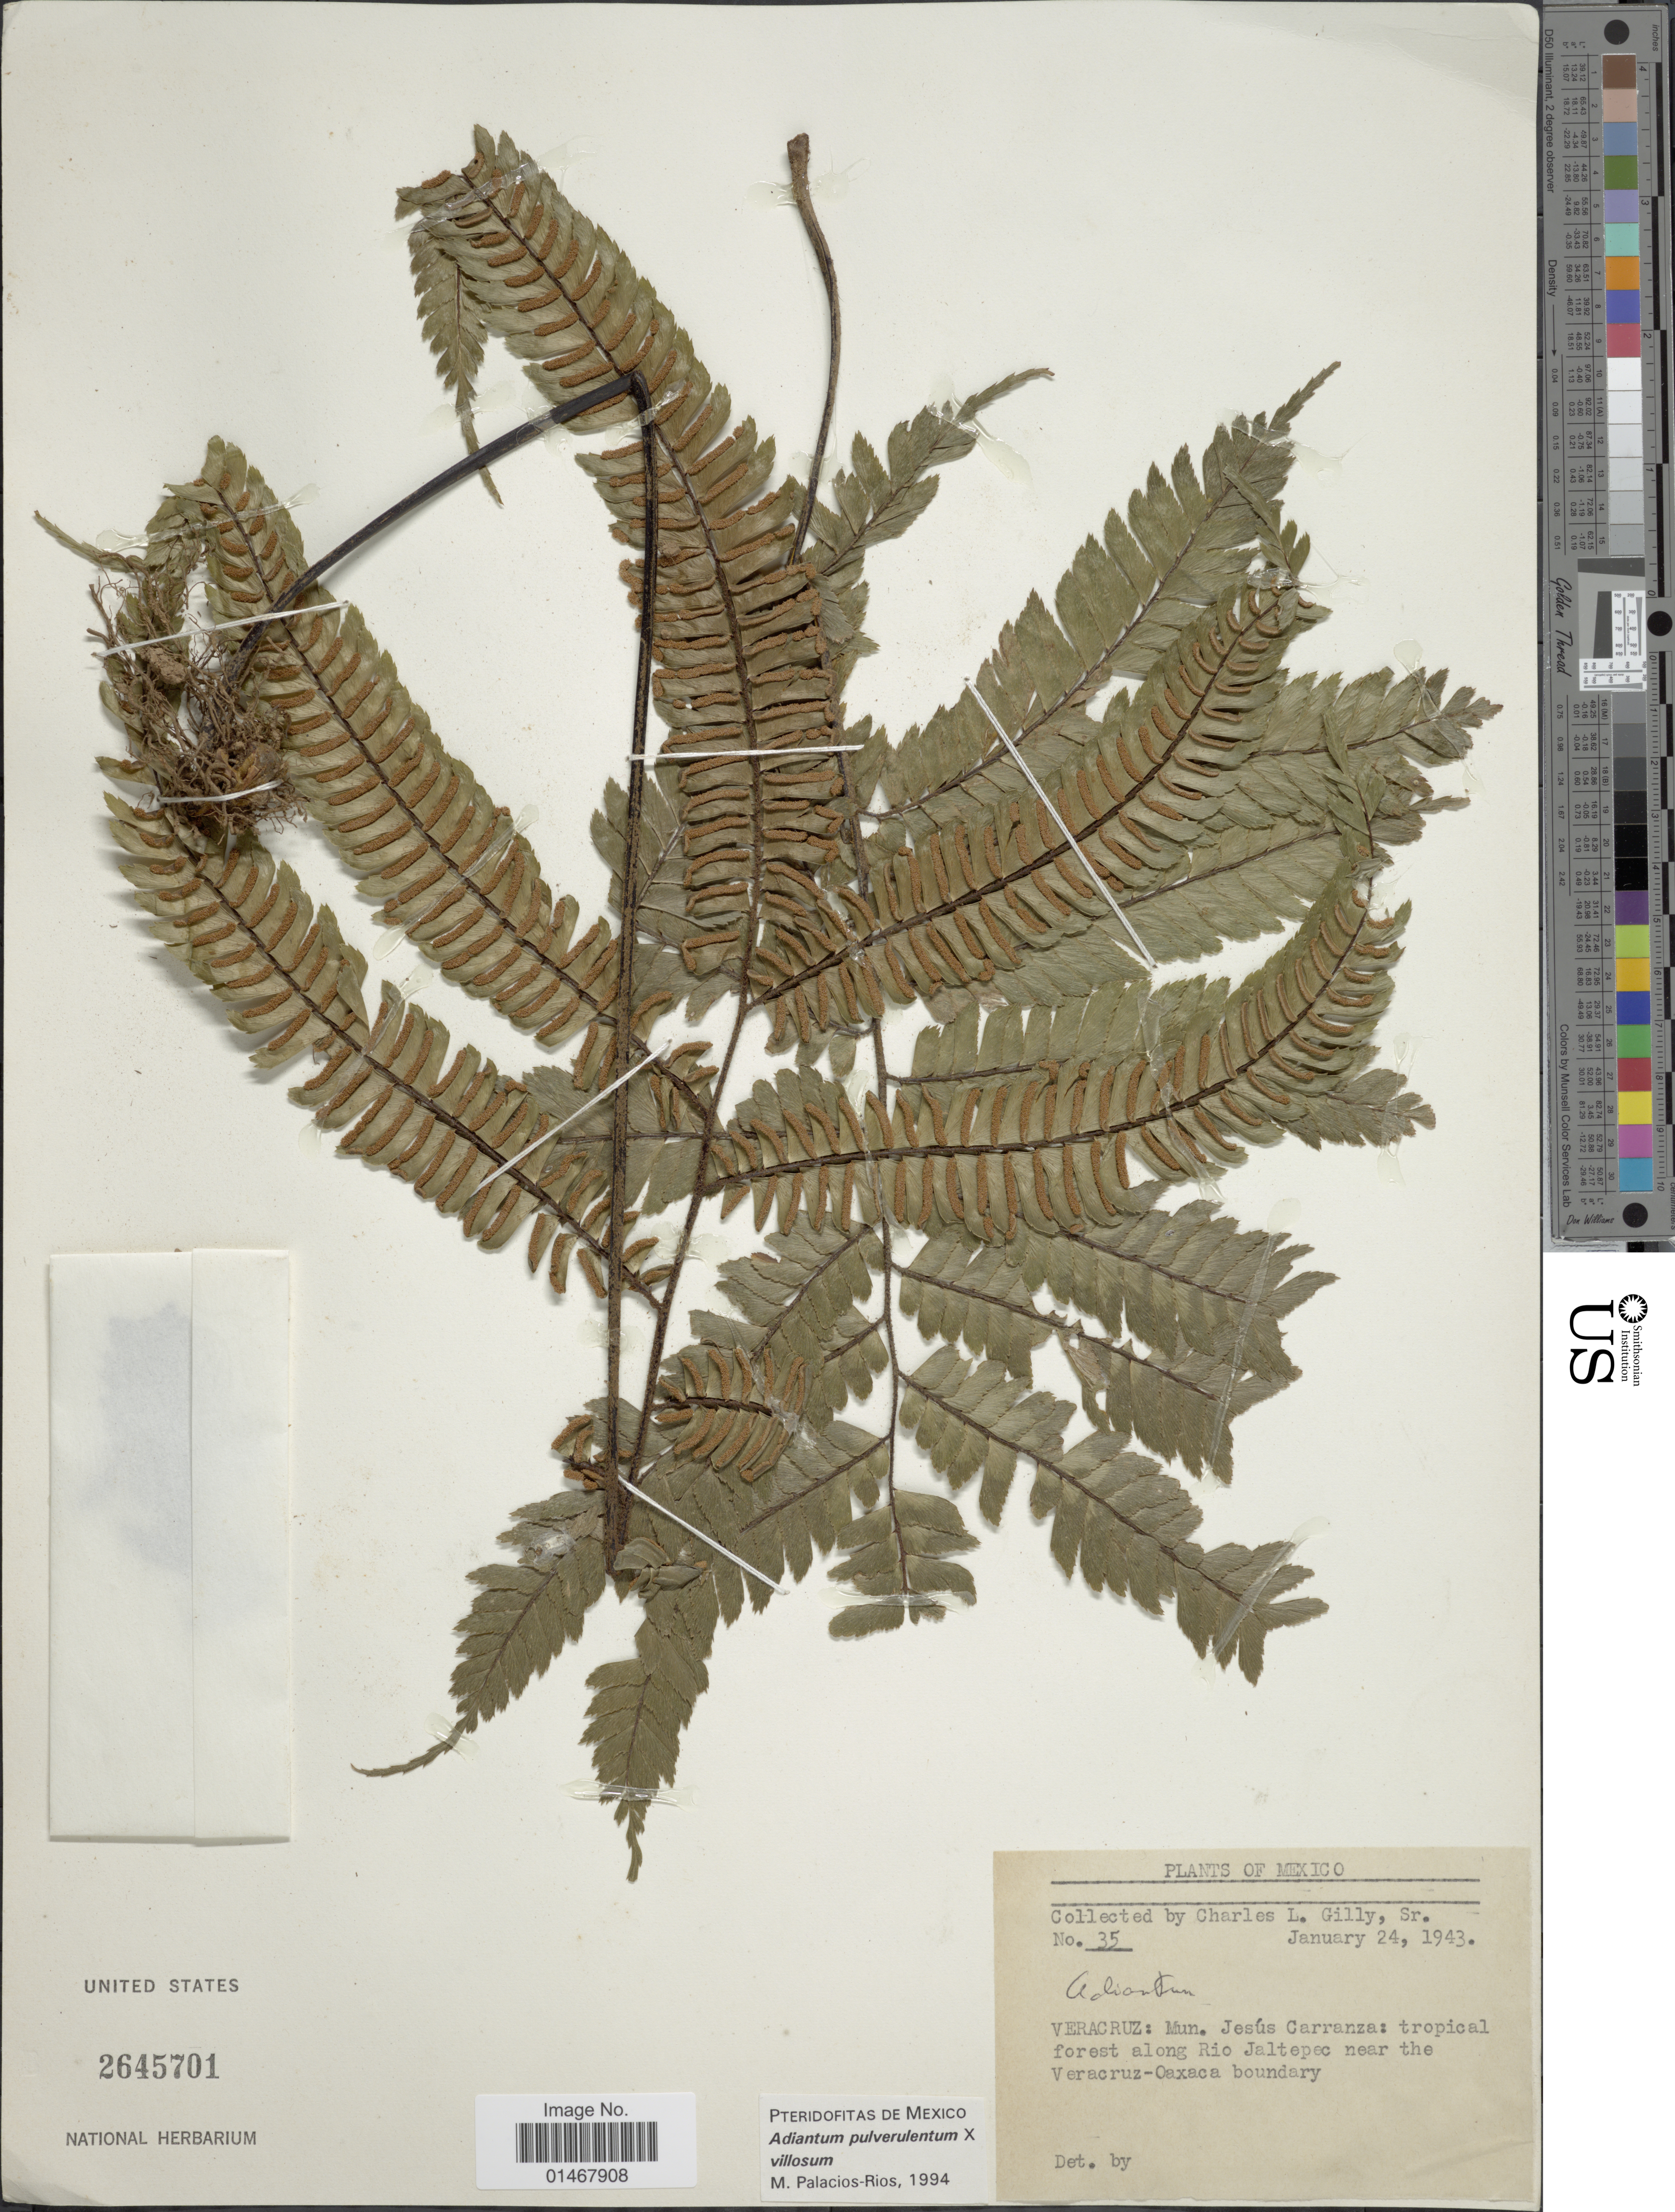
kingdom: Plantae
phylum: Tracheophyta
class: Polypodiopsida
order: Polypodiales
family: Pteridaceae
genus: Adiantum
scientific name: Adiantum pulverulentum x A. villosum L.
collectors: C. Gilly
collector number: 35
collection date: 1943-01-24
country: Mexico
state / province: Veracruz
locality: Veracruz: Mun. Jesús Carranza: tropical forest along Rio Jaltepec near the Veracruz-Oaxaca boundary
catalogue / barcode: US 2645701